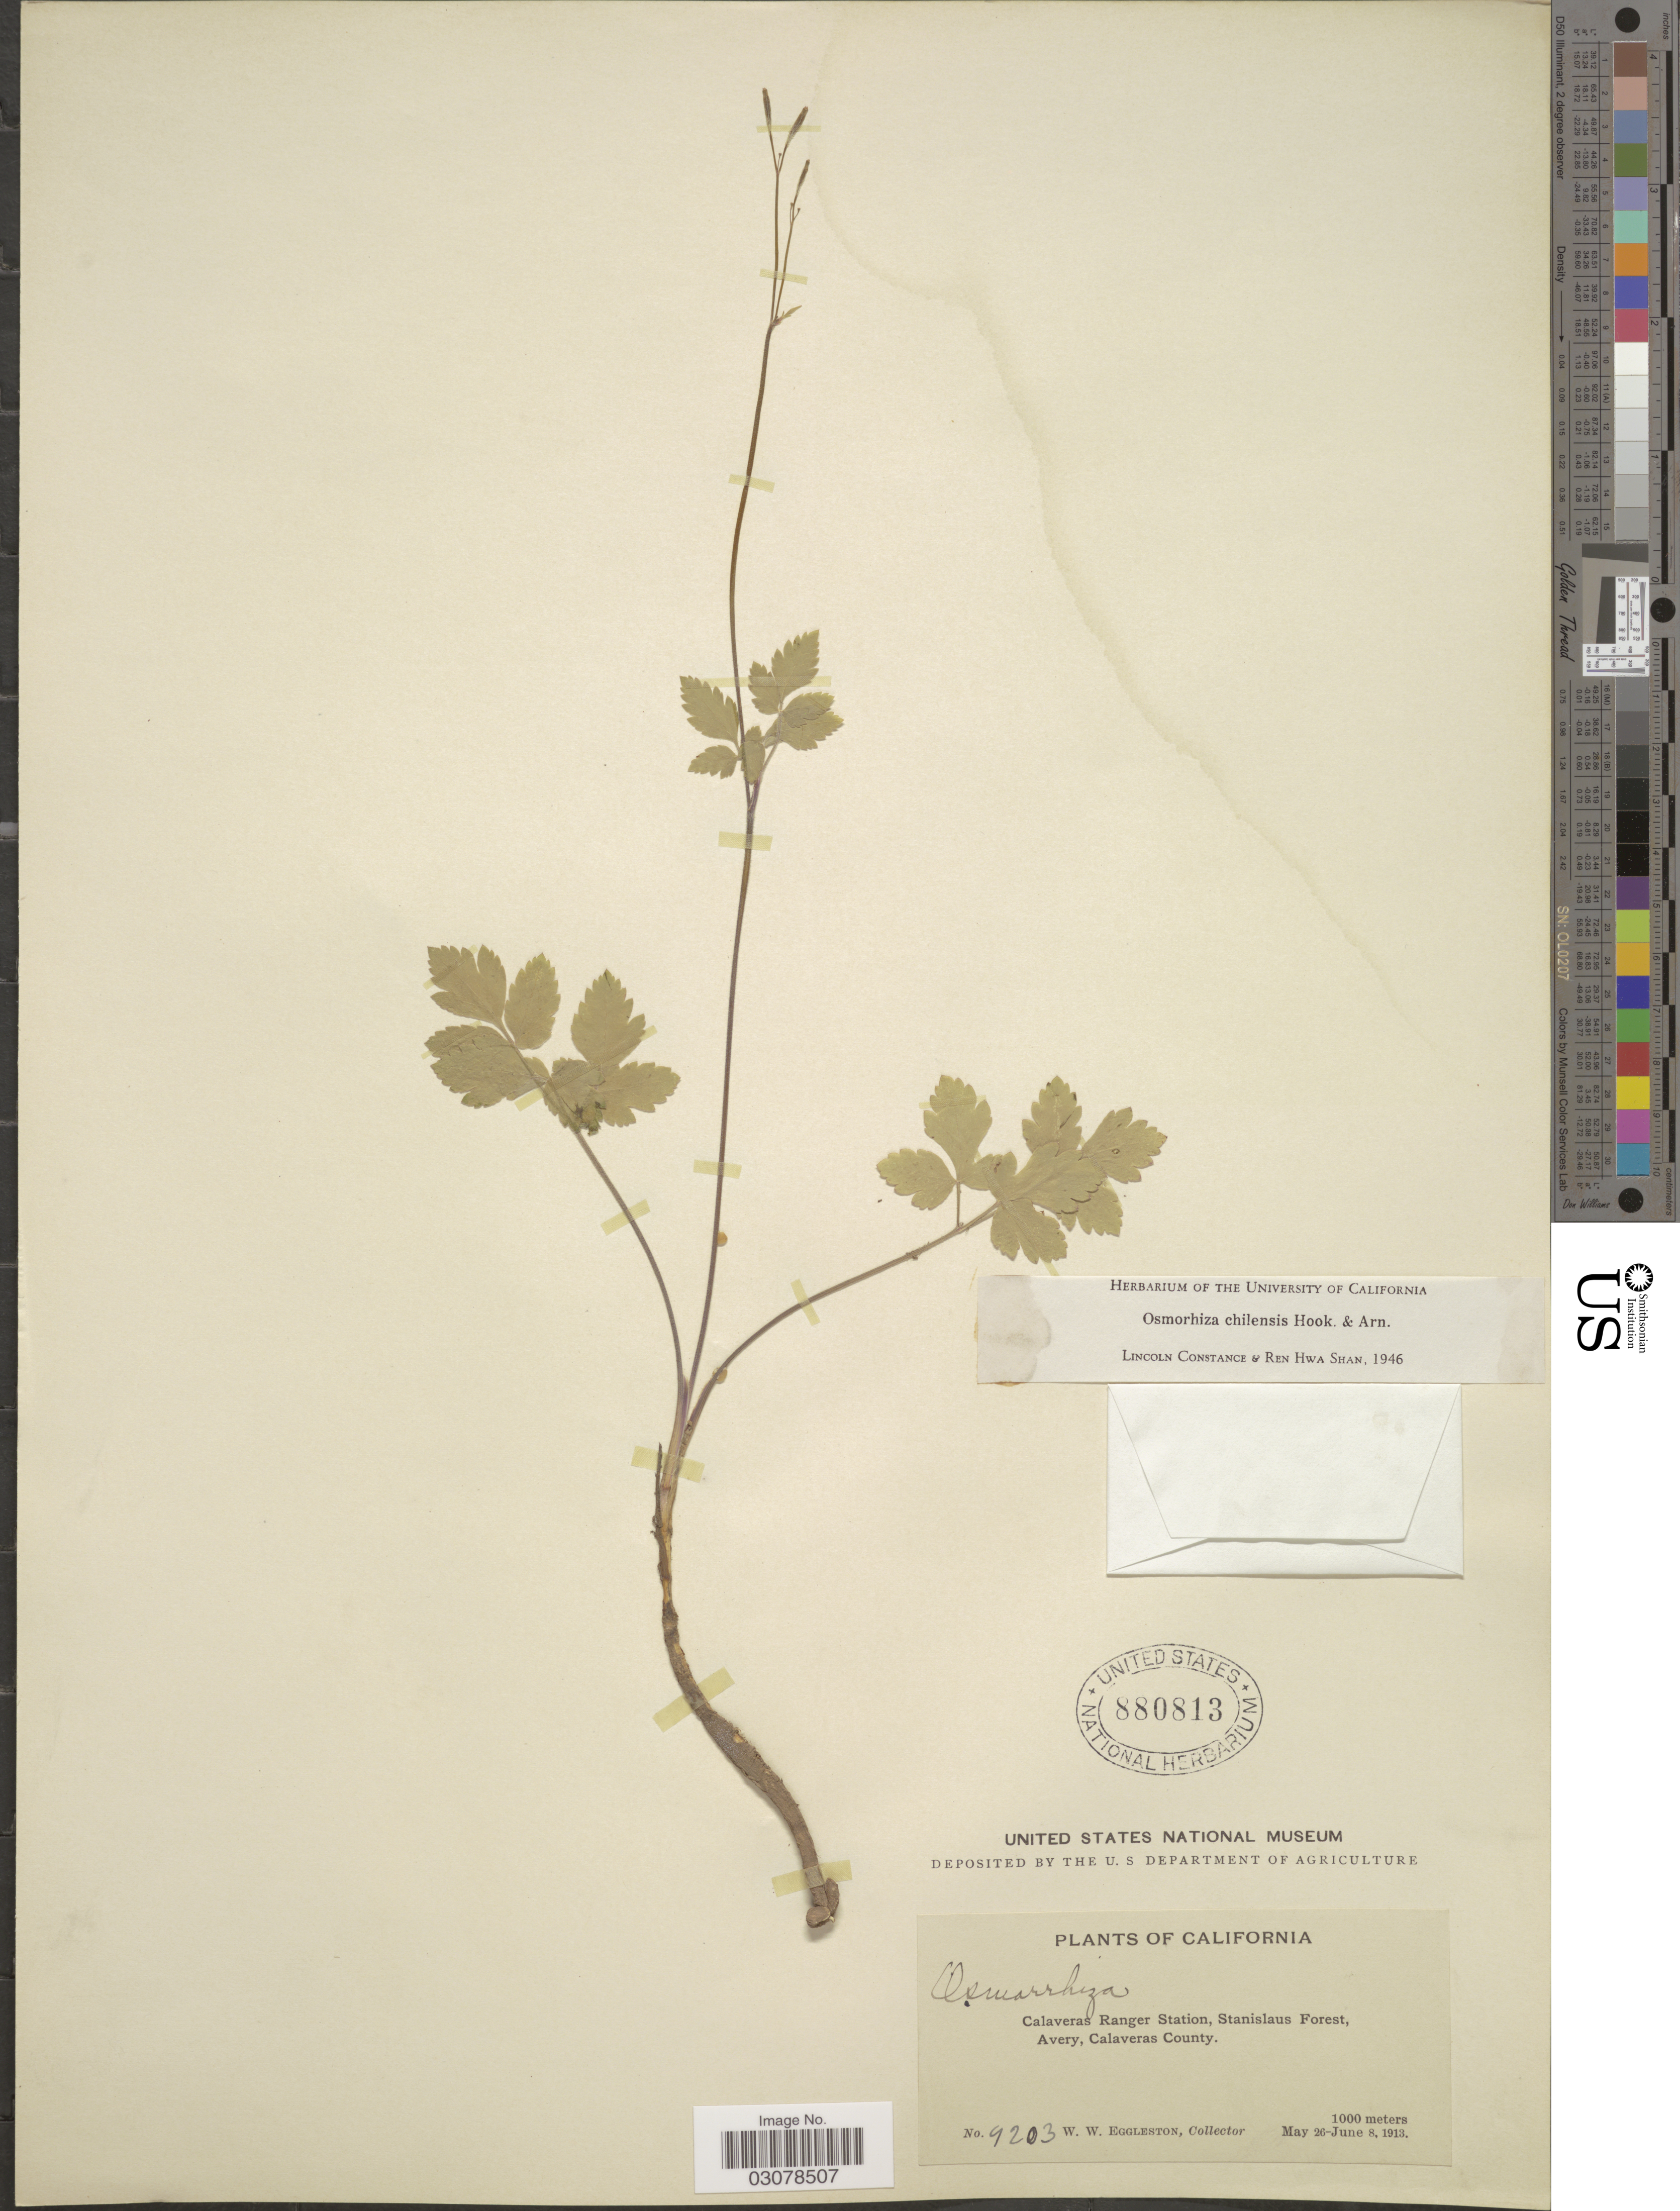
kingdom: Plantae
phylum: Tracheophyta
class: Magnoliopsida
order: Apiales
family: Apiaceae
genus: Osmorhiza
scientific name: Osmorhiza chilensis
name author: Hook. & Arn.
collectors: W. W. Eggleston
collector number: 9203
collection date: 1913-05-26/1913-06-08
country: United States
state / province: California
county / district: Calaveras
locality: Calaveras Ranger Station, Stanislaus Forest, Avery, Calaveras County.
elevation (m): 1000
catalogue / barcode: US 880813